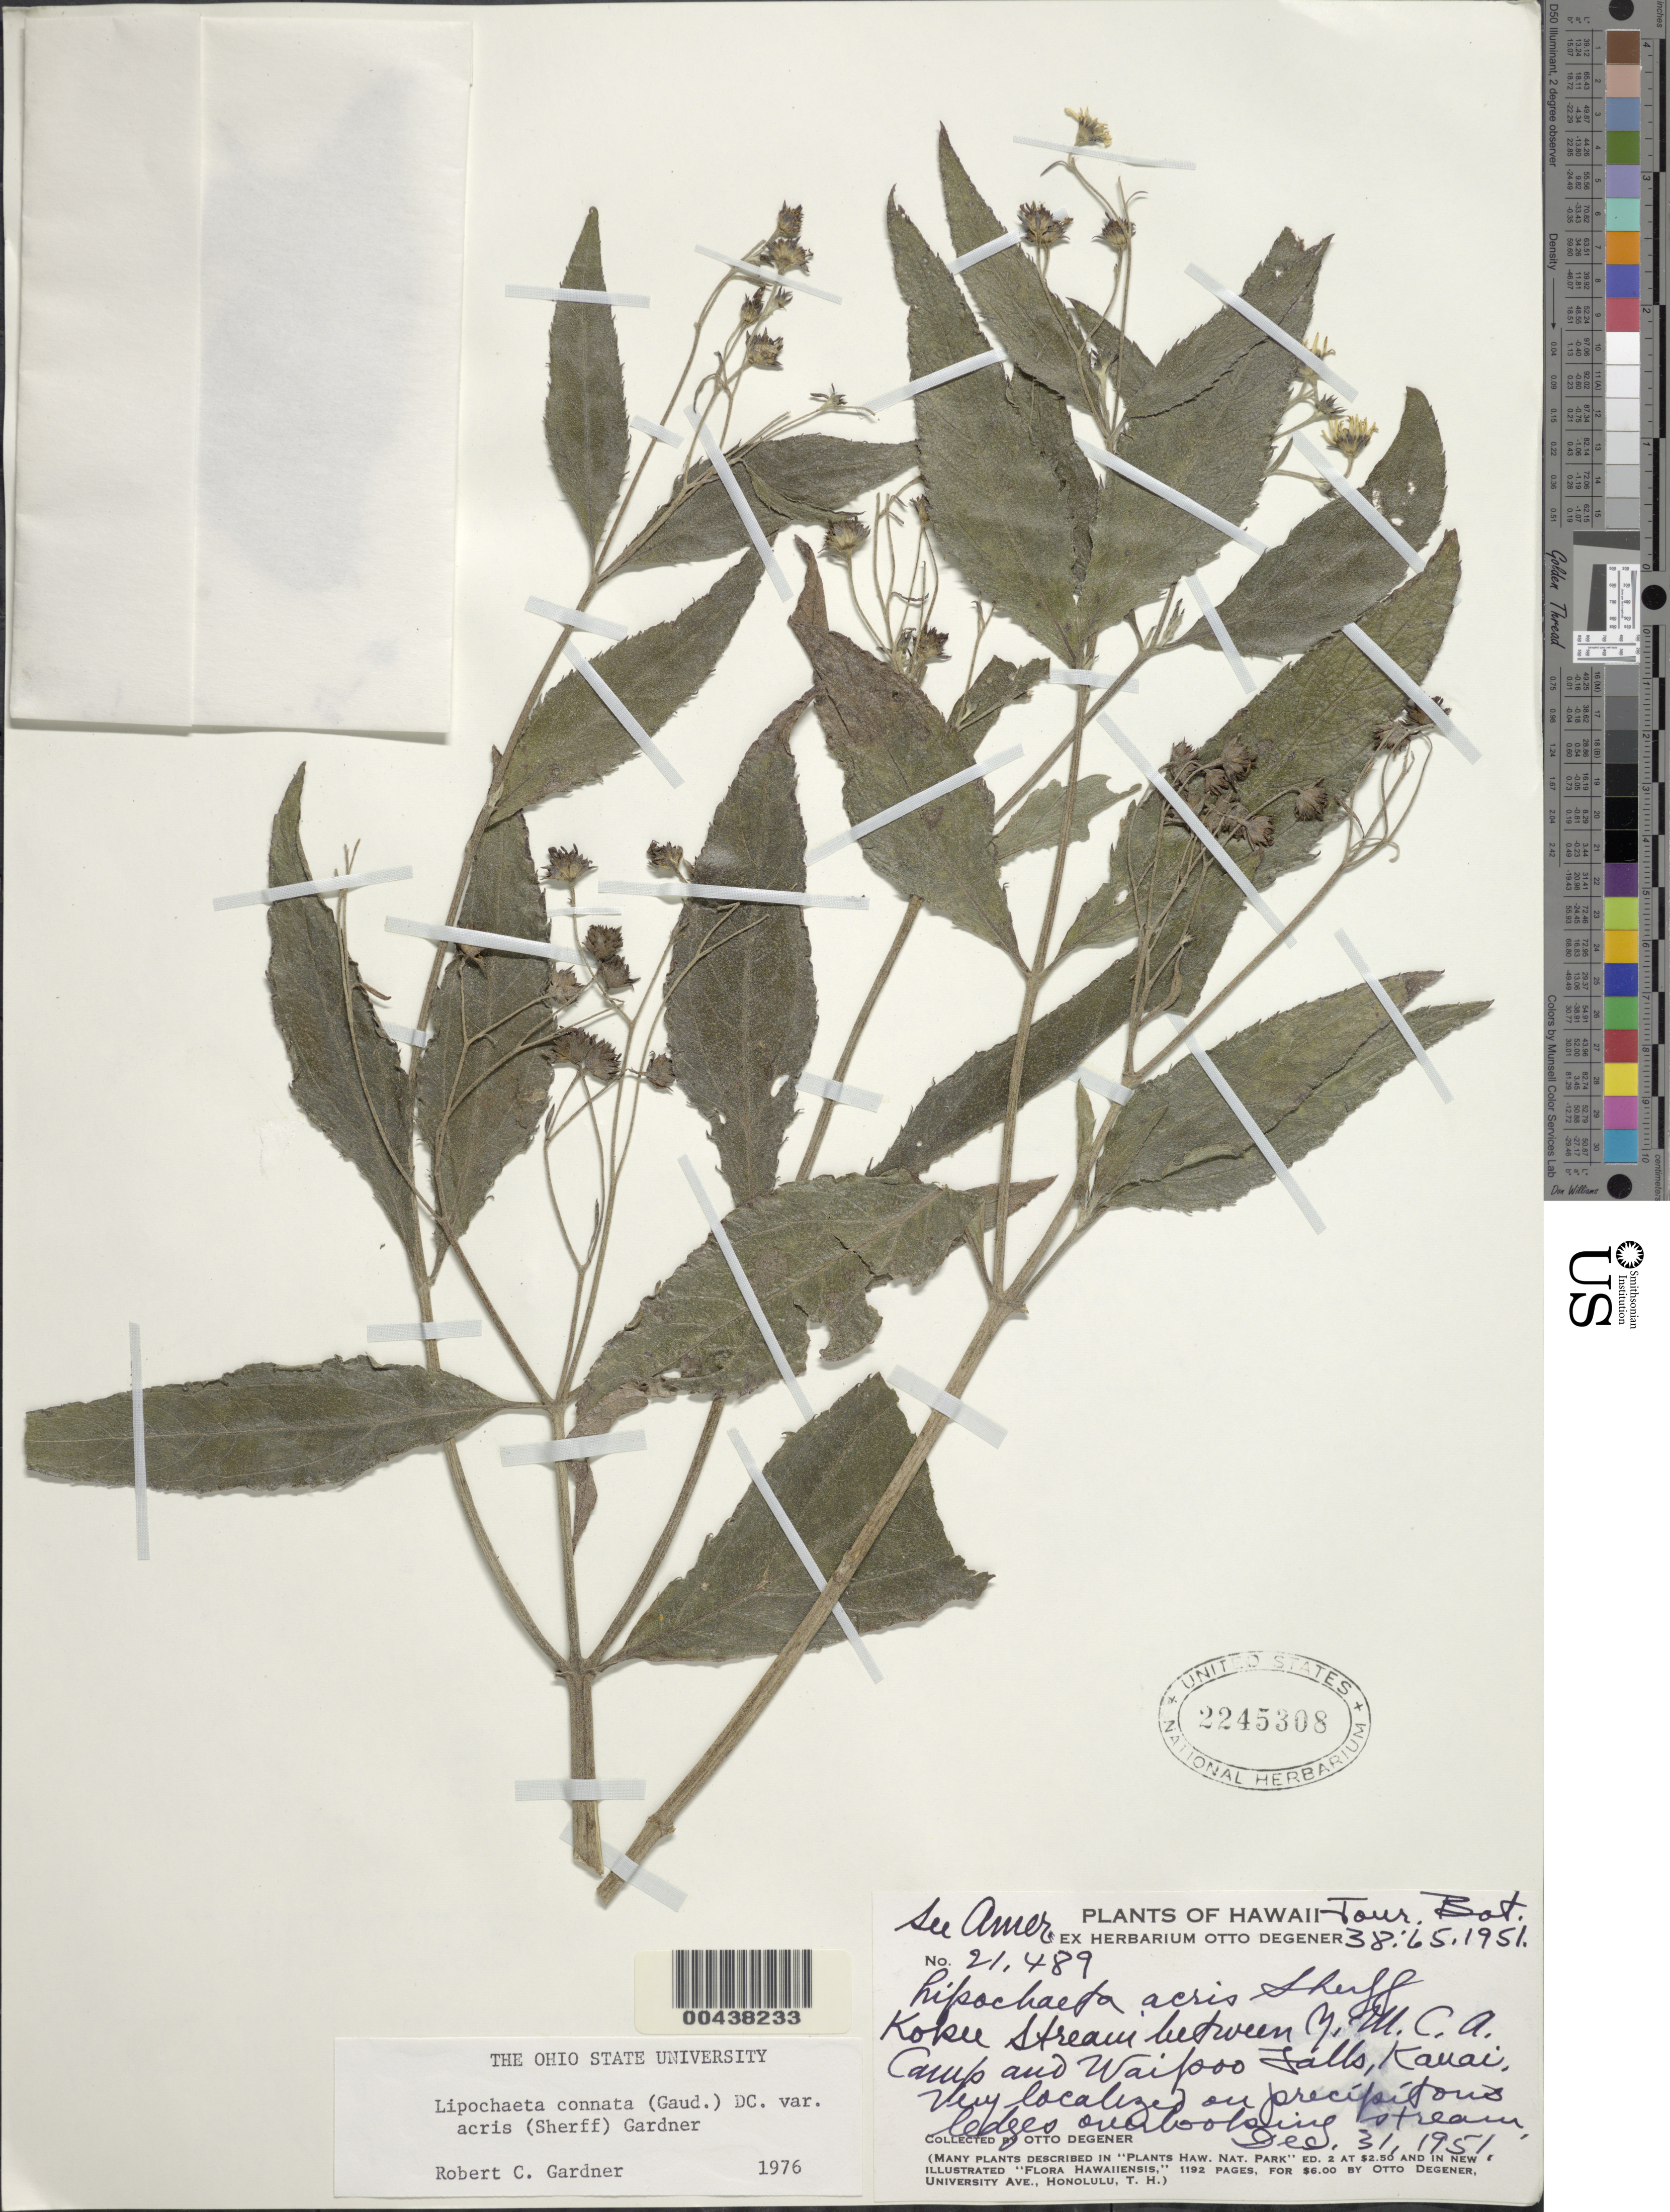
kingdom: Plantae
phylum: Tracheophyta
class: Magnoliopsida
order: Asterales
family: Asteraceae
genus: Lipochaeta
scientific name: Lipochaeta connata subsp. acris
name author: (Sherff) W.L. Wagner & H. Rob.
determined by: Gardner, R. C.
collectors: O. Degener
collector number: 21489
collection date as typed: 31 Dec 1951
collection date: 1951-12-31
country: United States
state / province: Hawaii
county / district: Kauai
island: Kaua'i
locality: Kokee Stream between Y.M.C.A. Camp and Waipoo Falls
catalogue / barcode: US 2245308